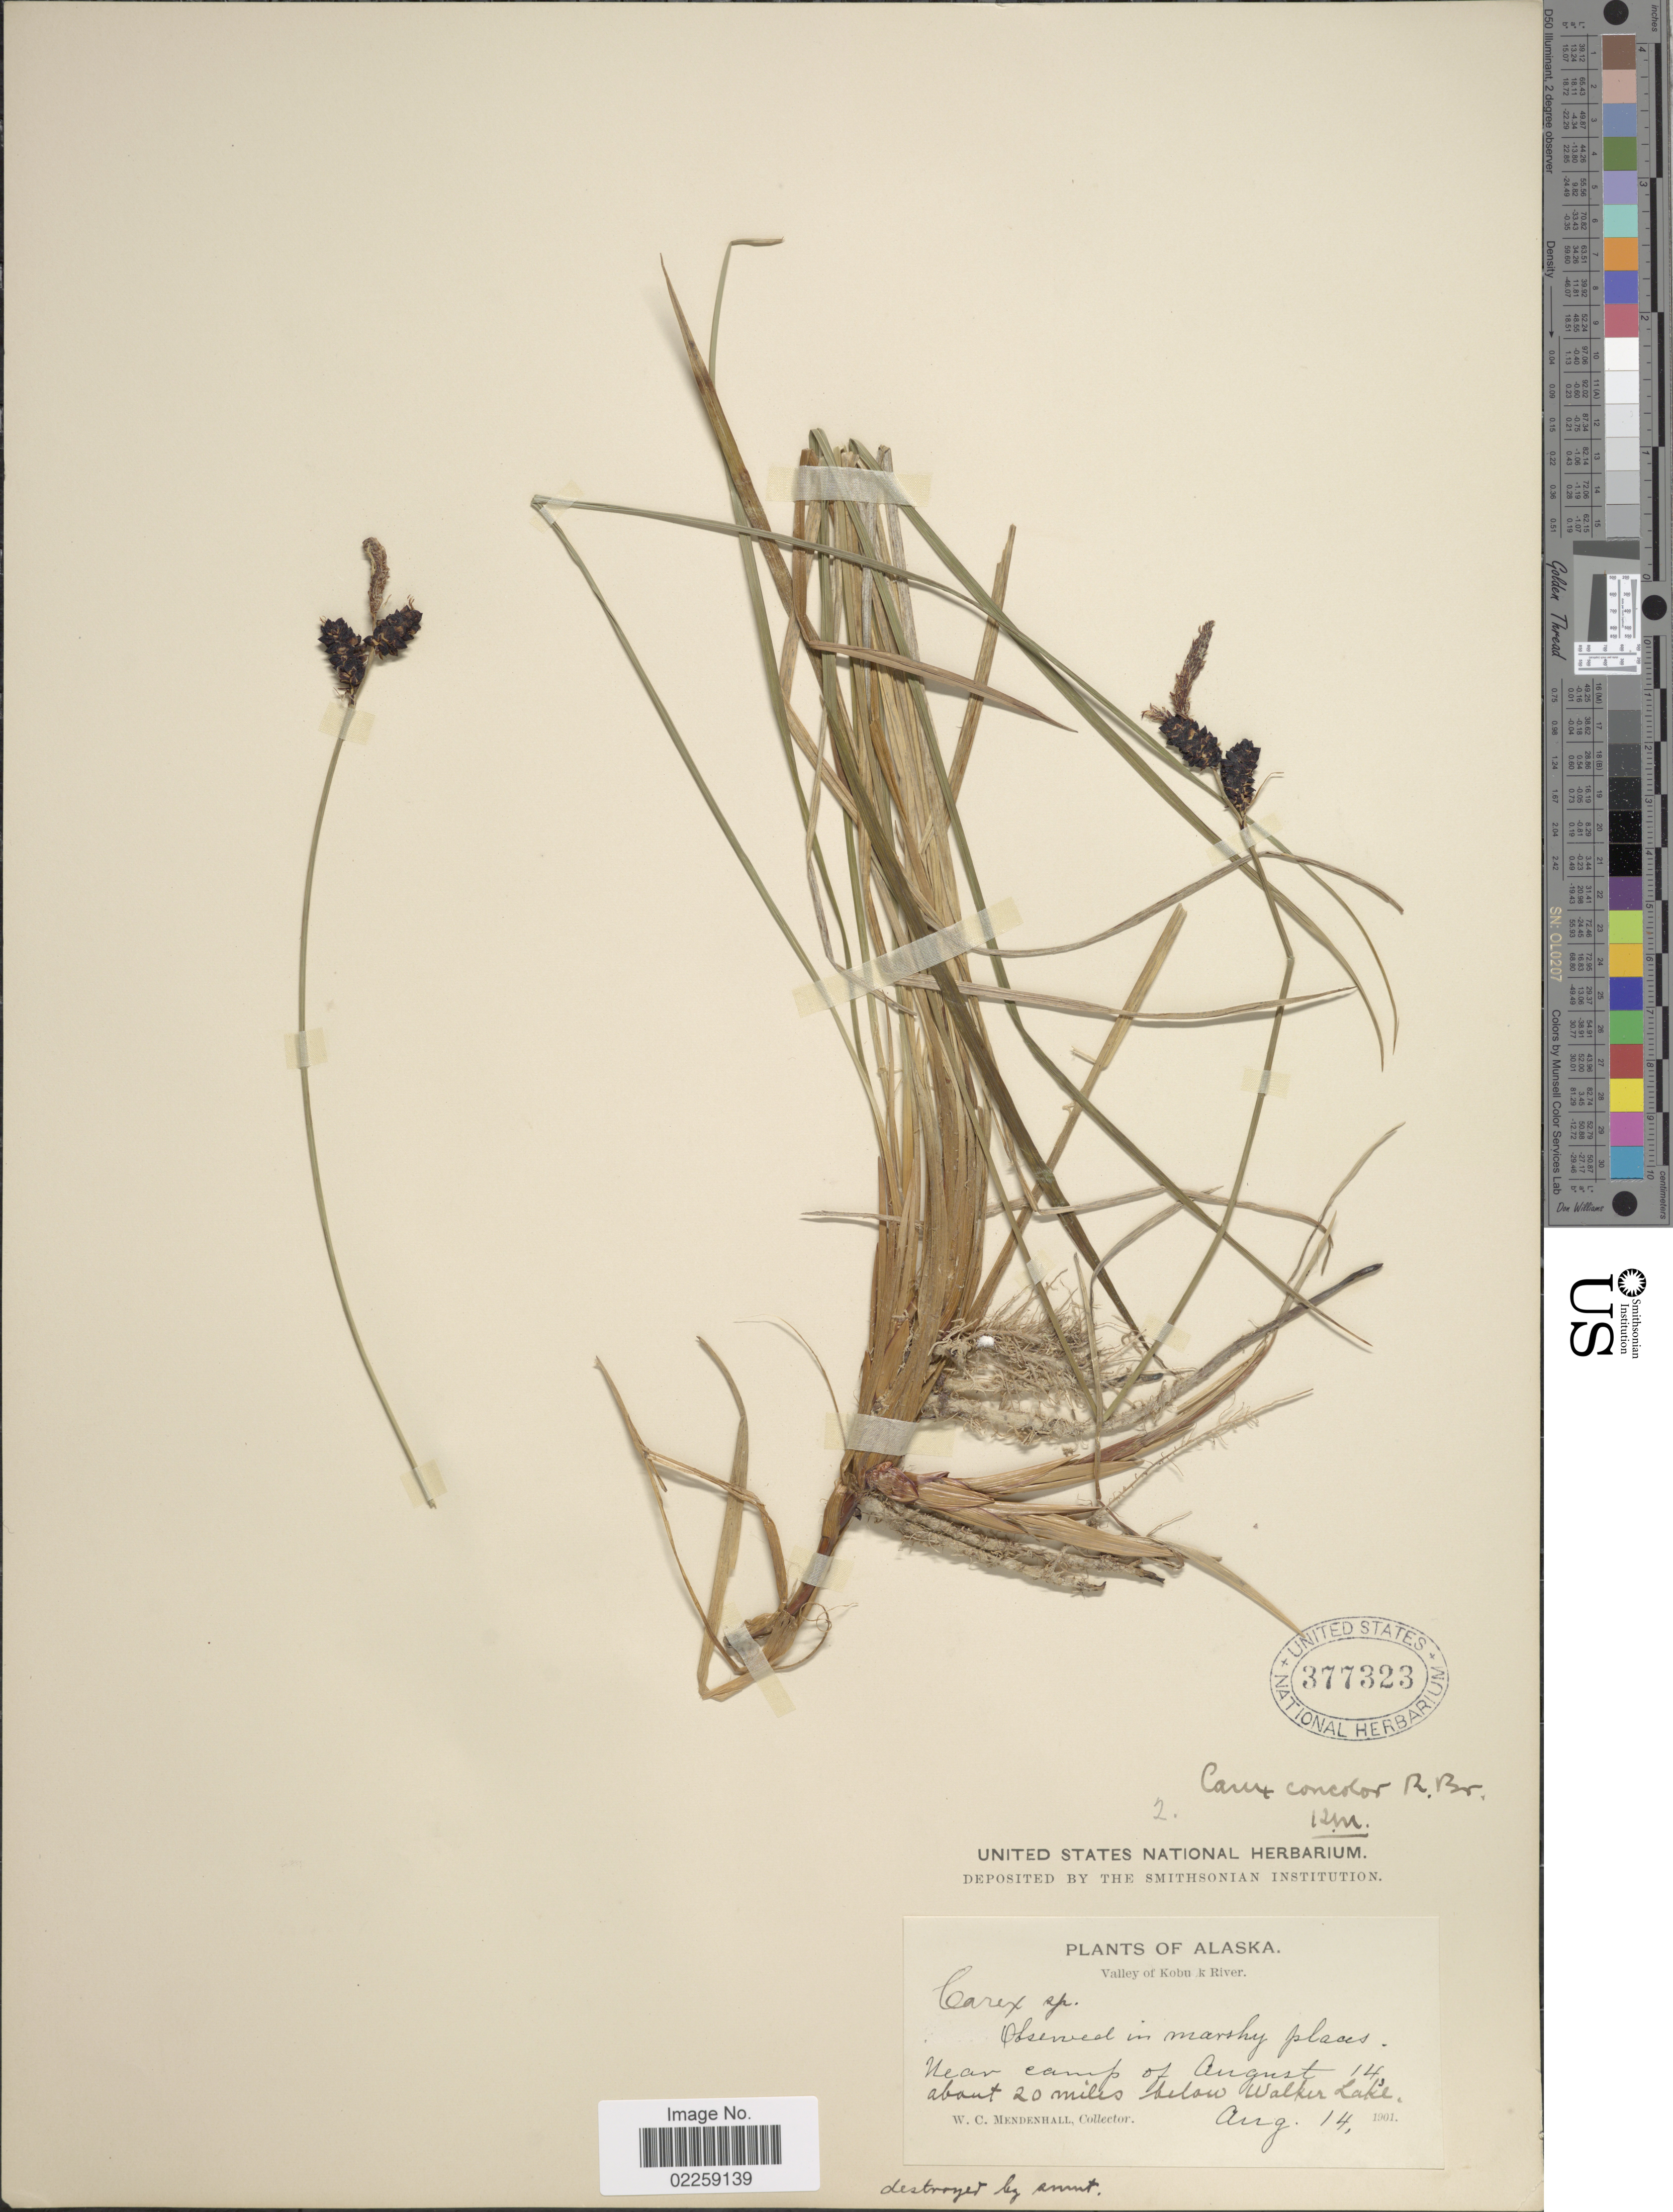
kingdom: Plantae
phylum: Tracheophyta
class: Liliopsida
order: Poales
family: Cyperaceae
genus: Carex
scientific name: Carex bigelowii subsp. lugens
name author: (Holm) T.V. Egorova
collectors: W. Mendenhall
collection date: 1901-08-14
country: United States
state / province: Alaska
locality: Valley of Konuk River. Near camp, about 20 miles below Walker Lake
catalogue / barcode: US 377323